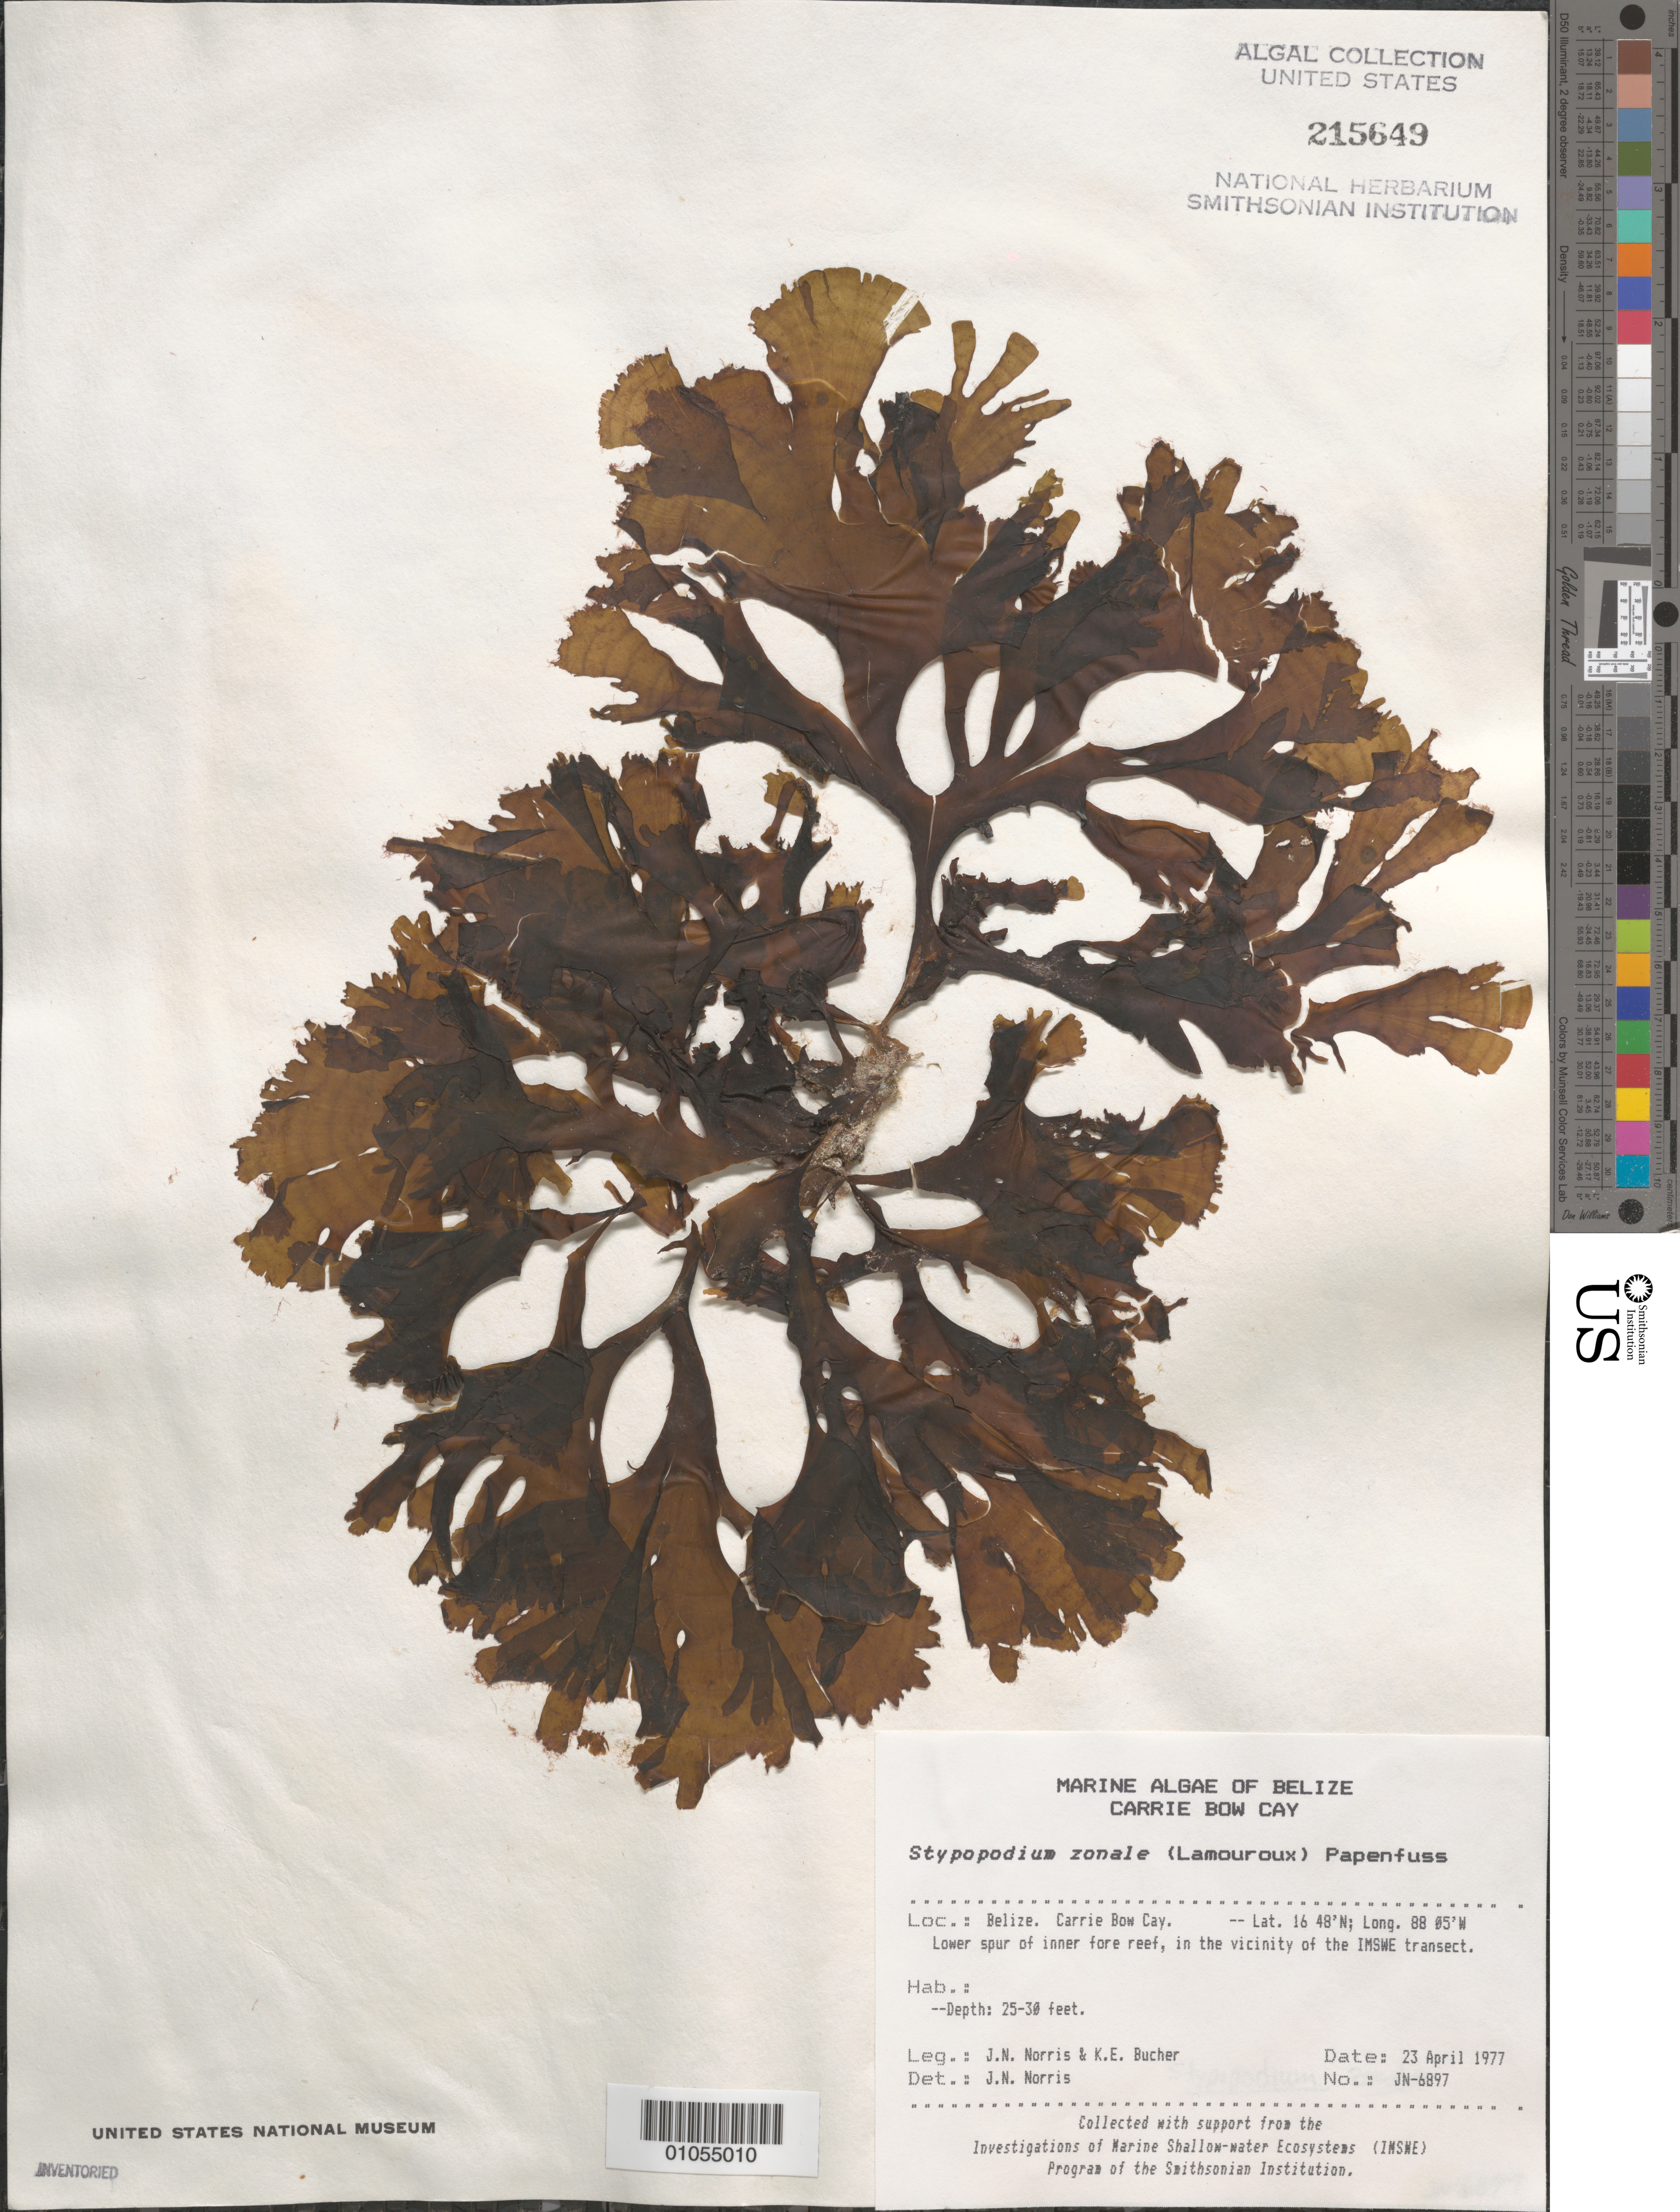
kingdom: Chromista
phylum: Ochrophyta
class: Phaeophyceae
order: Dictyotales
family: Dictyotaceae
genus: Stypopodium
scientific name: Stypopodium zonale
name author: (J.V.Lamouroux) Papenf.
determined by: Norris, James N.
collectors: J. N. Norris & K. E. Bucher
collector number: JN-6897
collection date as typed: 23 Apr 1977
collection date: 1977-04-23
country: Belize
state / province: Stann Creek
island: Carrie Bow Cay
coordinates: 16 48'N, 88 05'W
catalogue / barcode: US 215649